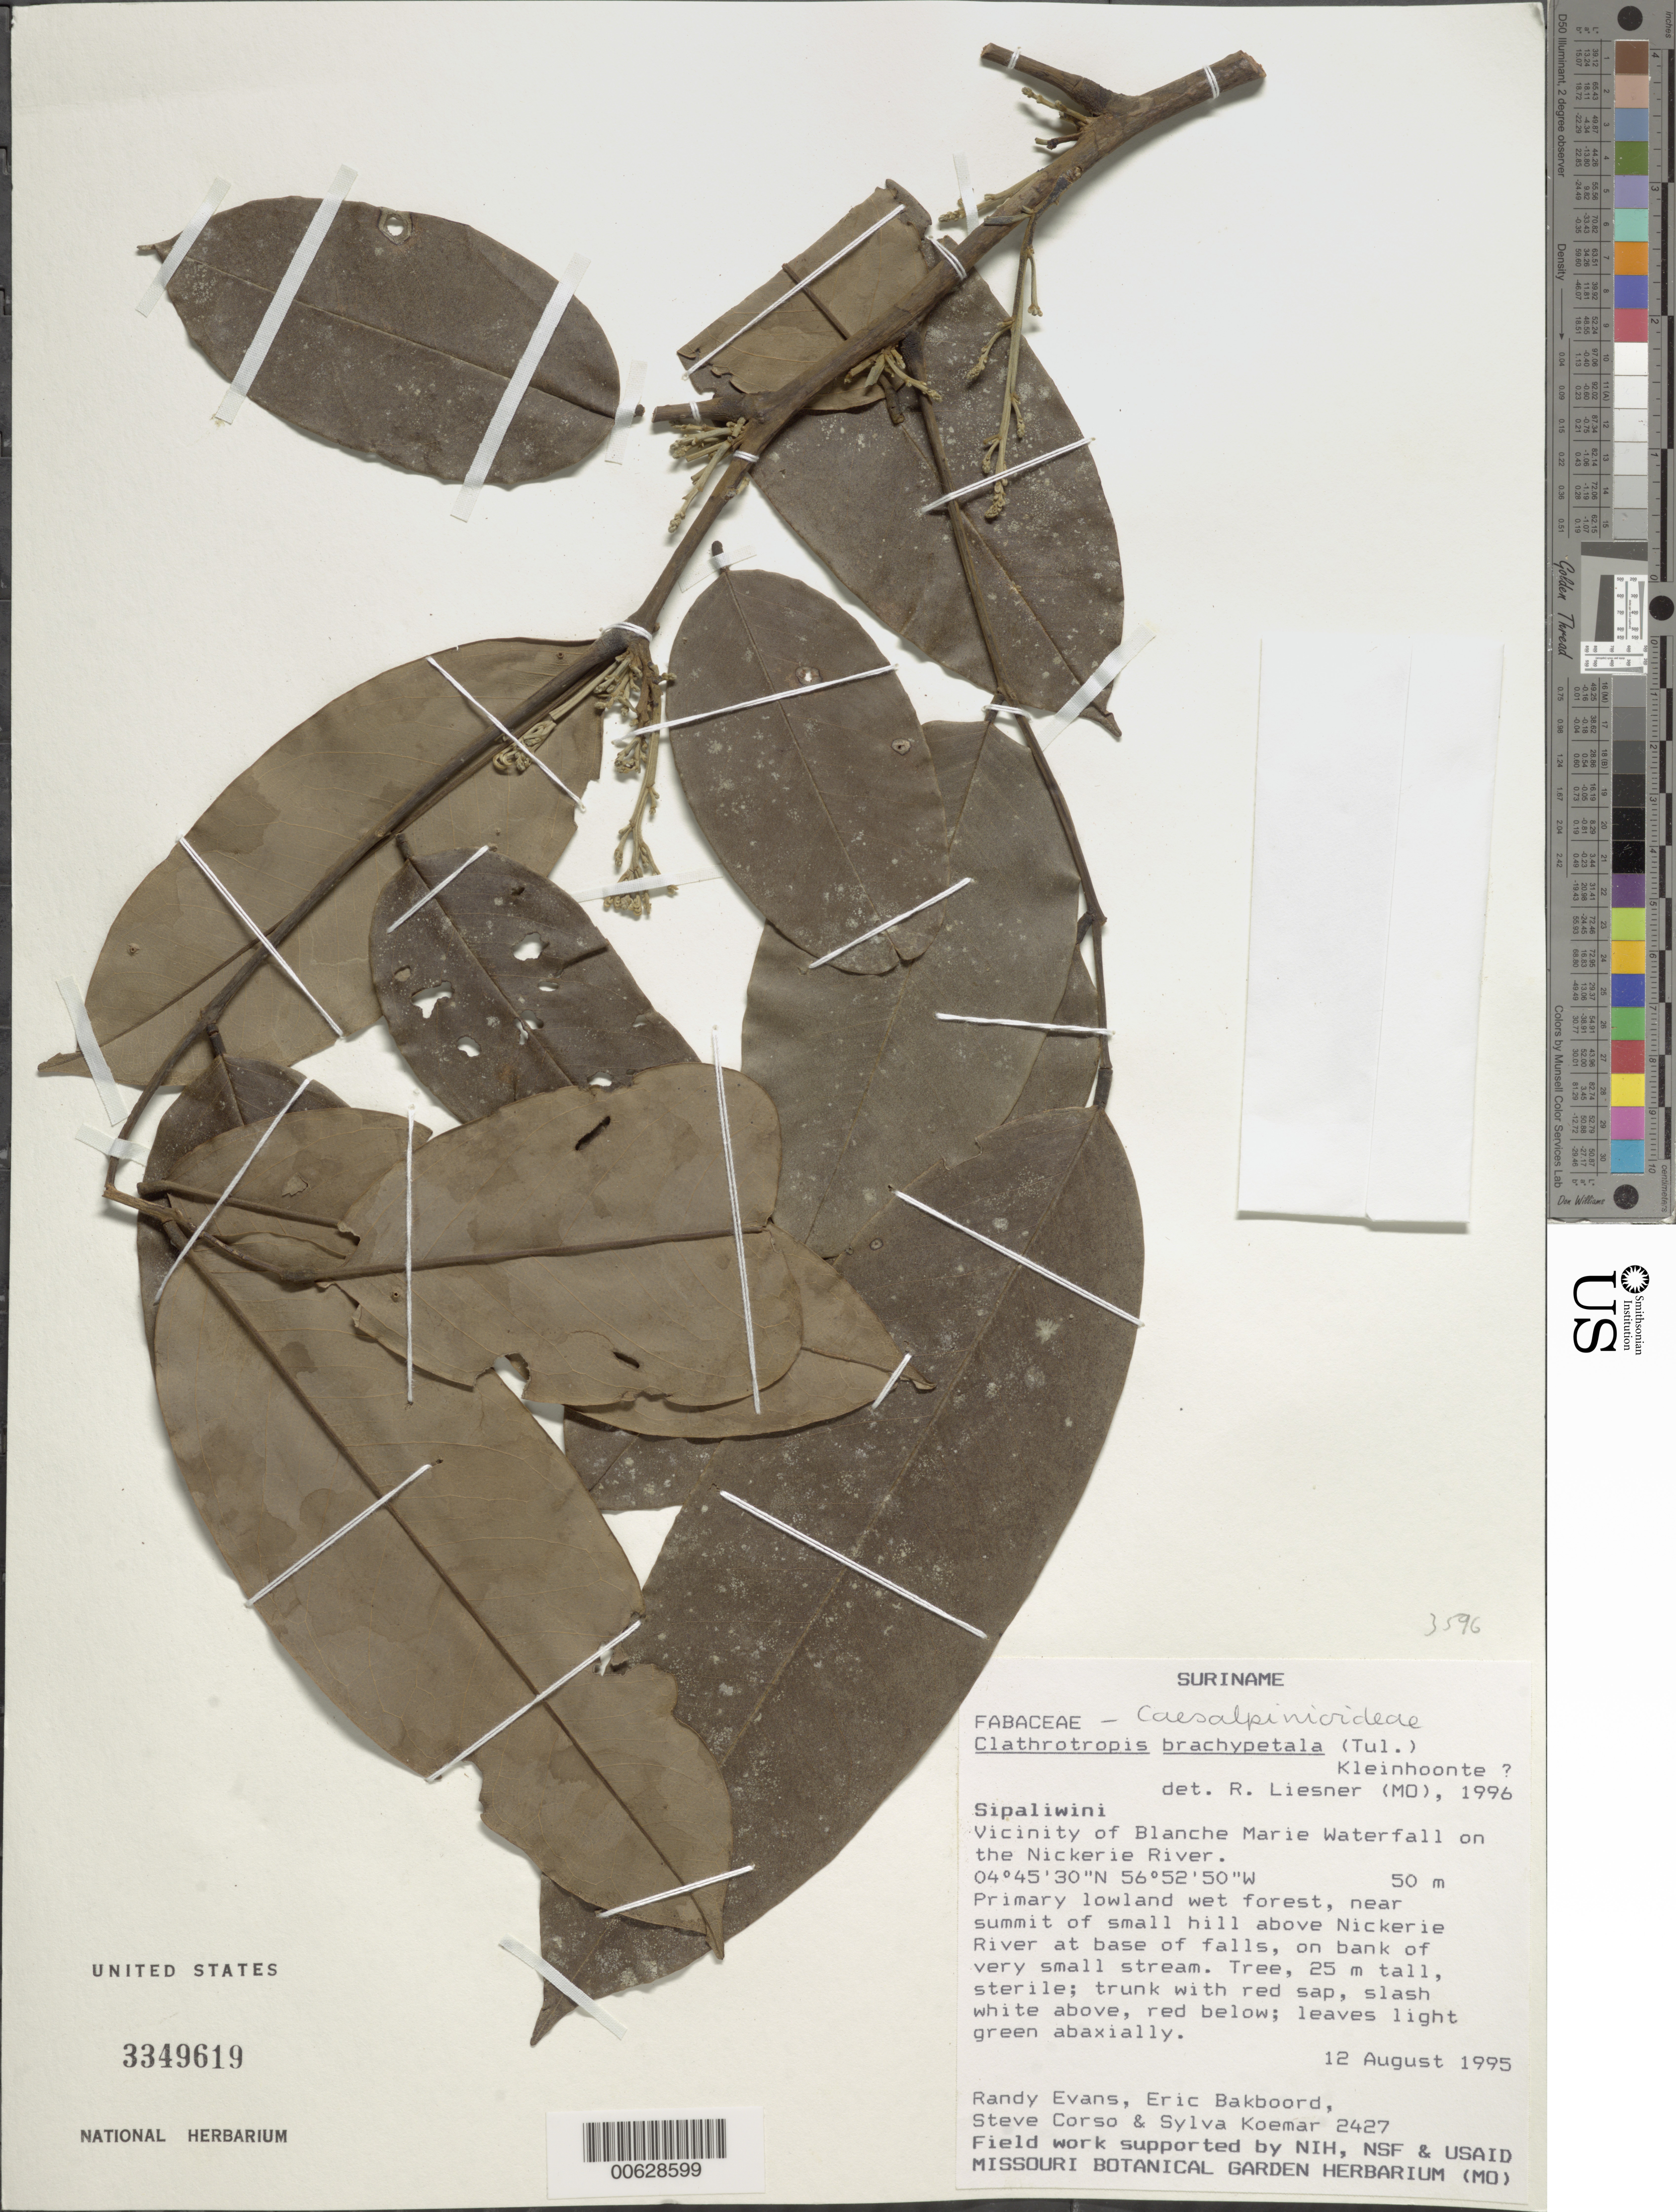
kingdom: Plantae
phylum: Tracheophyta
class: Magnoliopsida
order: Fabales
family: Fabaceae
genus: Clathrotropis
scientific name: Clathrotropis brachypetala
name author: (Tul.) Kleinh.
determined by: Liesner, R. L.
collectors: R. Evans, E. Bakboord, S. Corso & S. Koemar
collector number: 2427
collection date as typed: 12-Aug-95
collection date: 1995-08-12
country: Suriname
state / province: Sipaliwini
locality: Blanche Marie Waterfall, vic., hill above Nickerie R.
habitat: Primary lowland wet forest, near summit of small hill above river at base of falls, on bank of very small stream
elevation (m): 50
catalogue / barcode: US 3349619